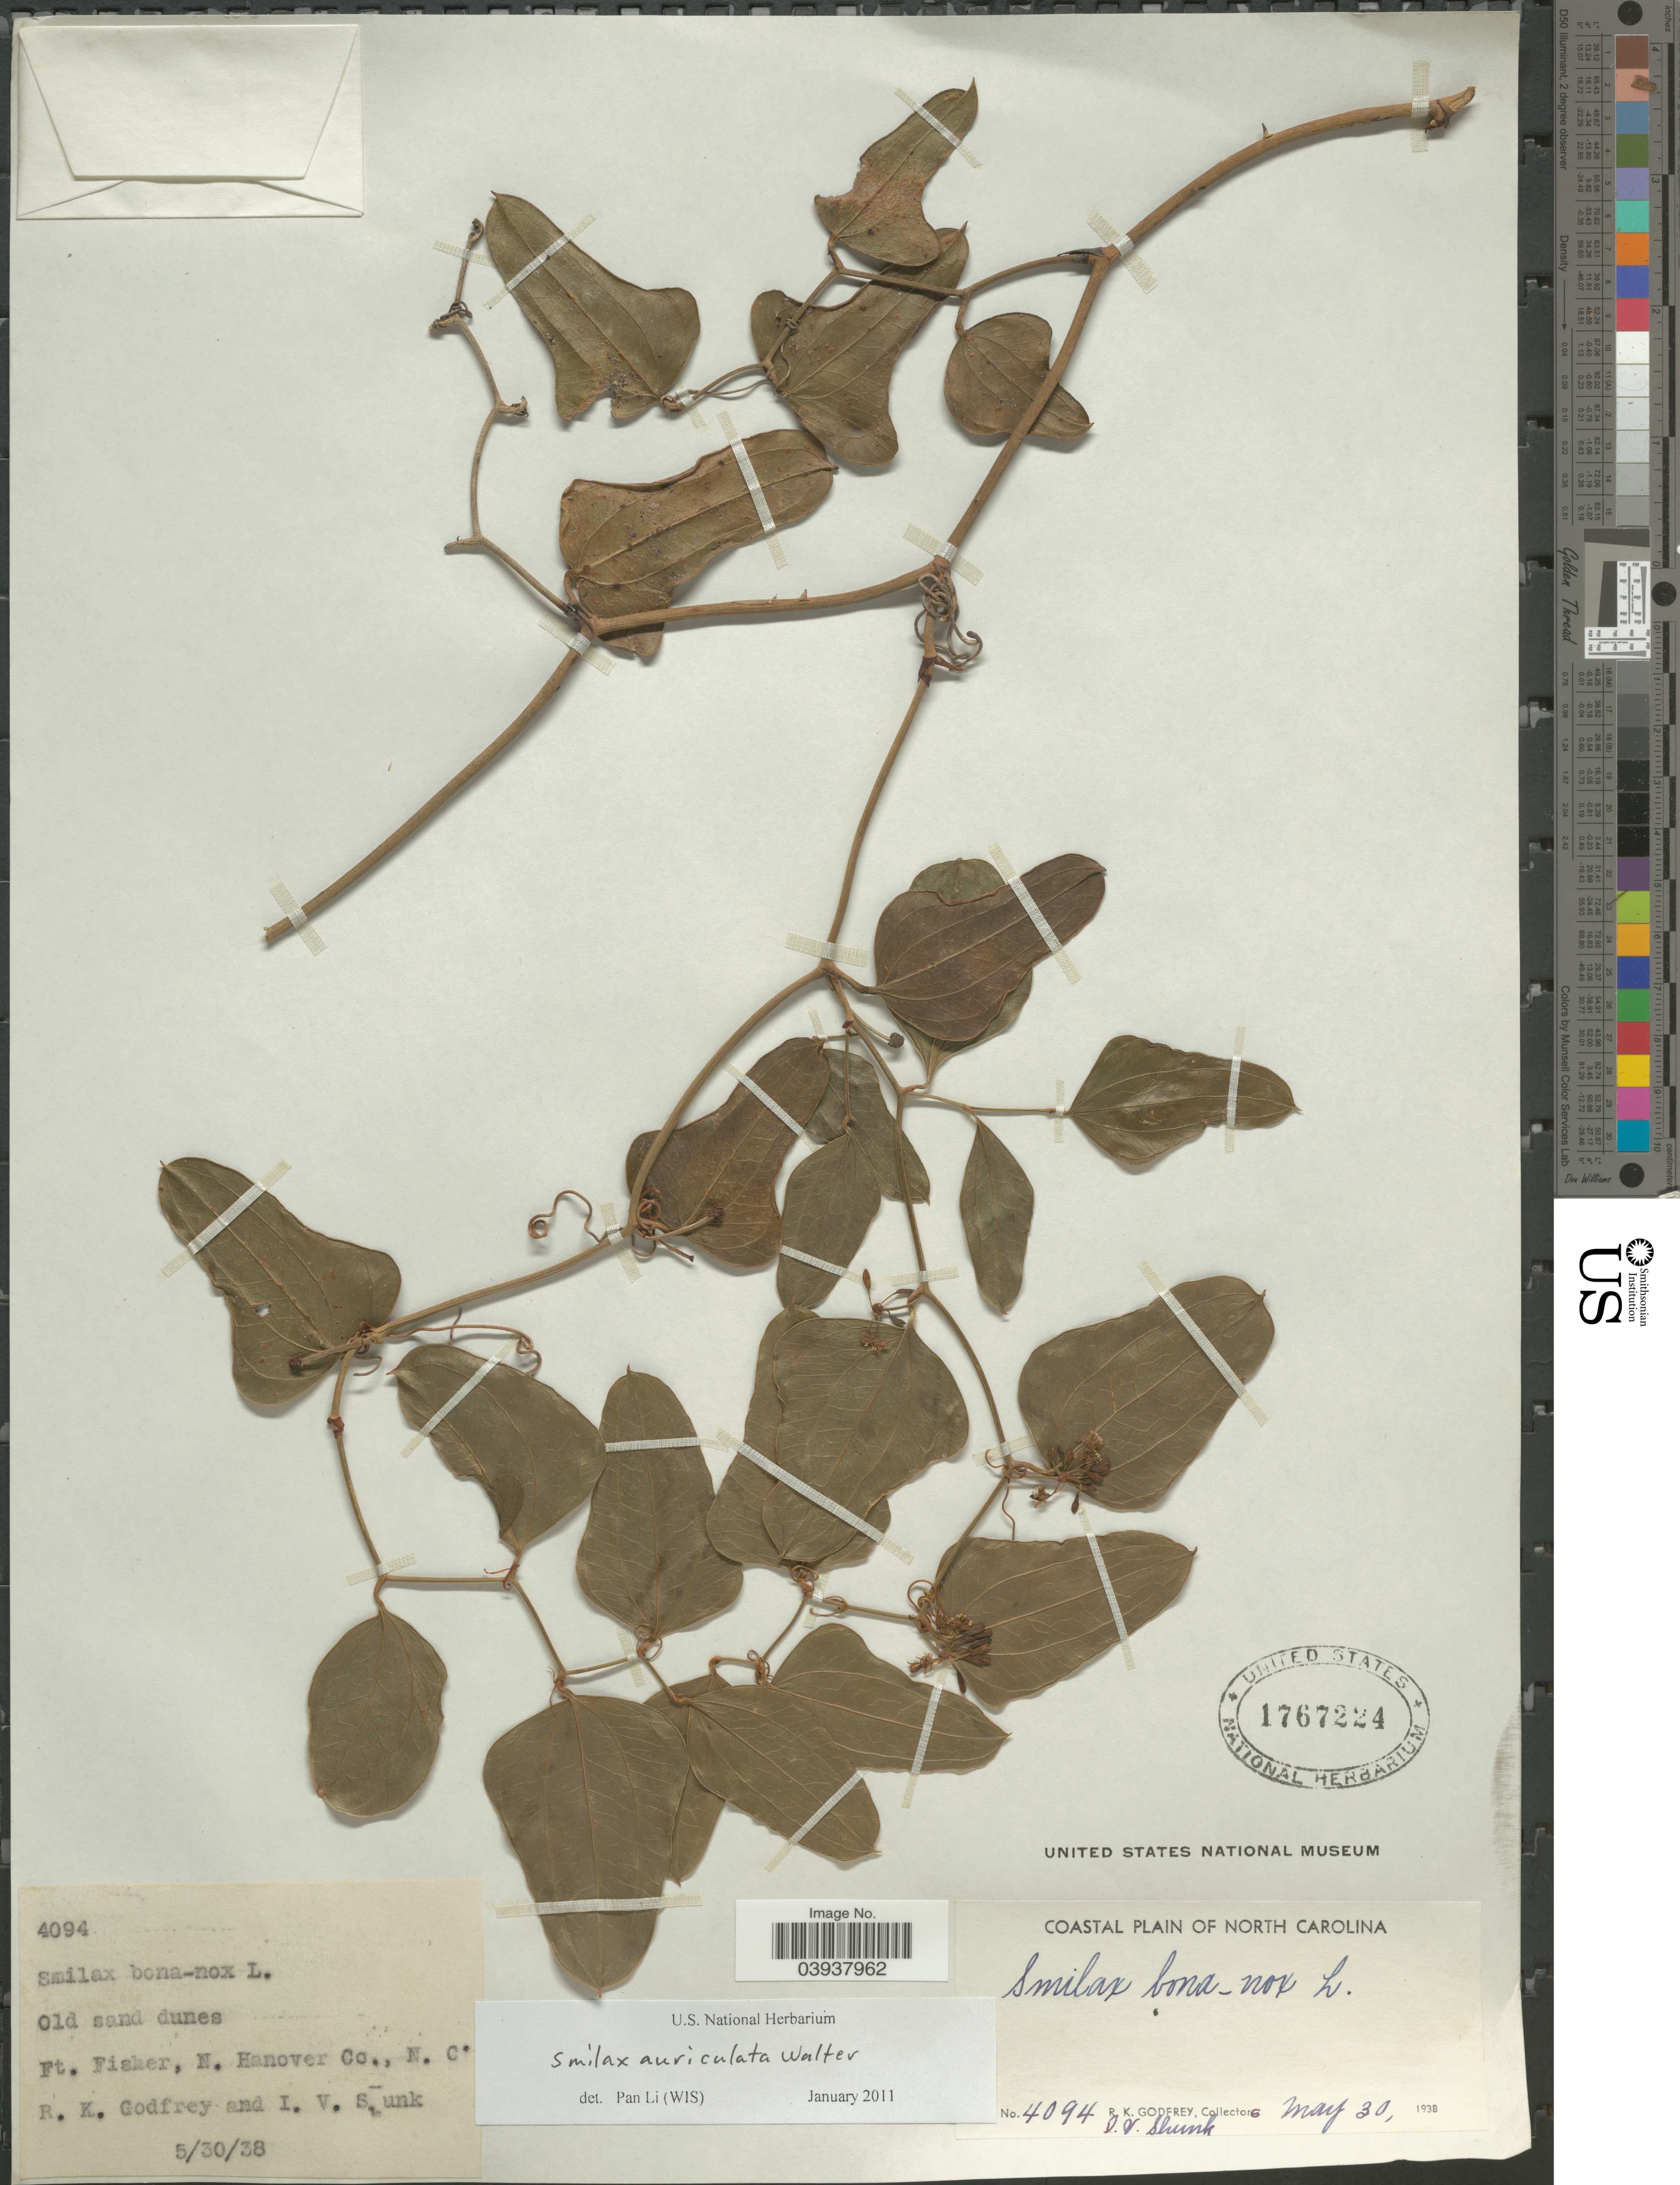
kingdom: Plantae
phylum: Tracheophyta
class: Liliopsida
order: Liliales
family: Smilacaceae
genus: Smilax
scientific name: Smilax auriculata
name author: Walter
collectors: R. K. Godfrey & I. Shunk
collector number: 4094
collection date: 1938-05-30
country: United States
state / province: North Carolina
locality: Coastal Plain of North Carolina. Ft. Fisher, N. Hanover Co.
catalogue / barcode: US 1767224